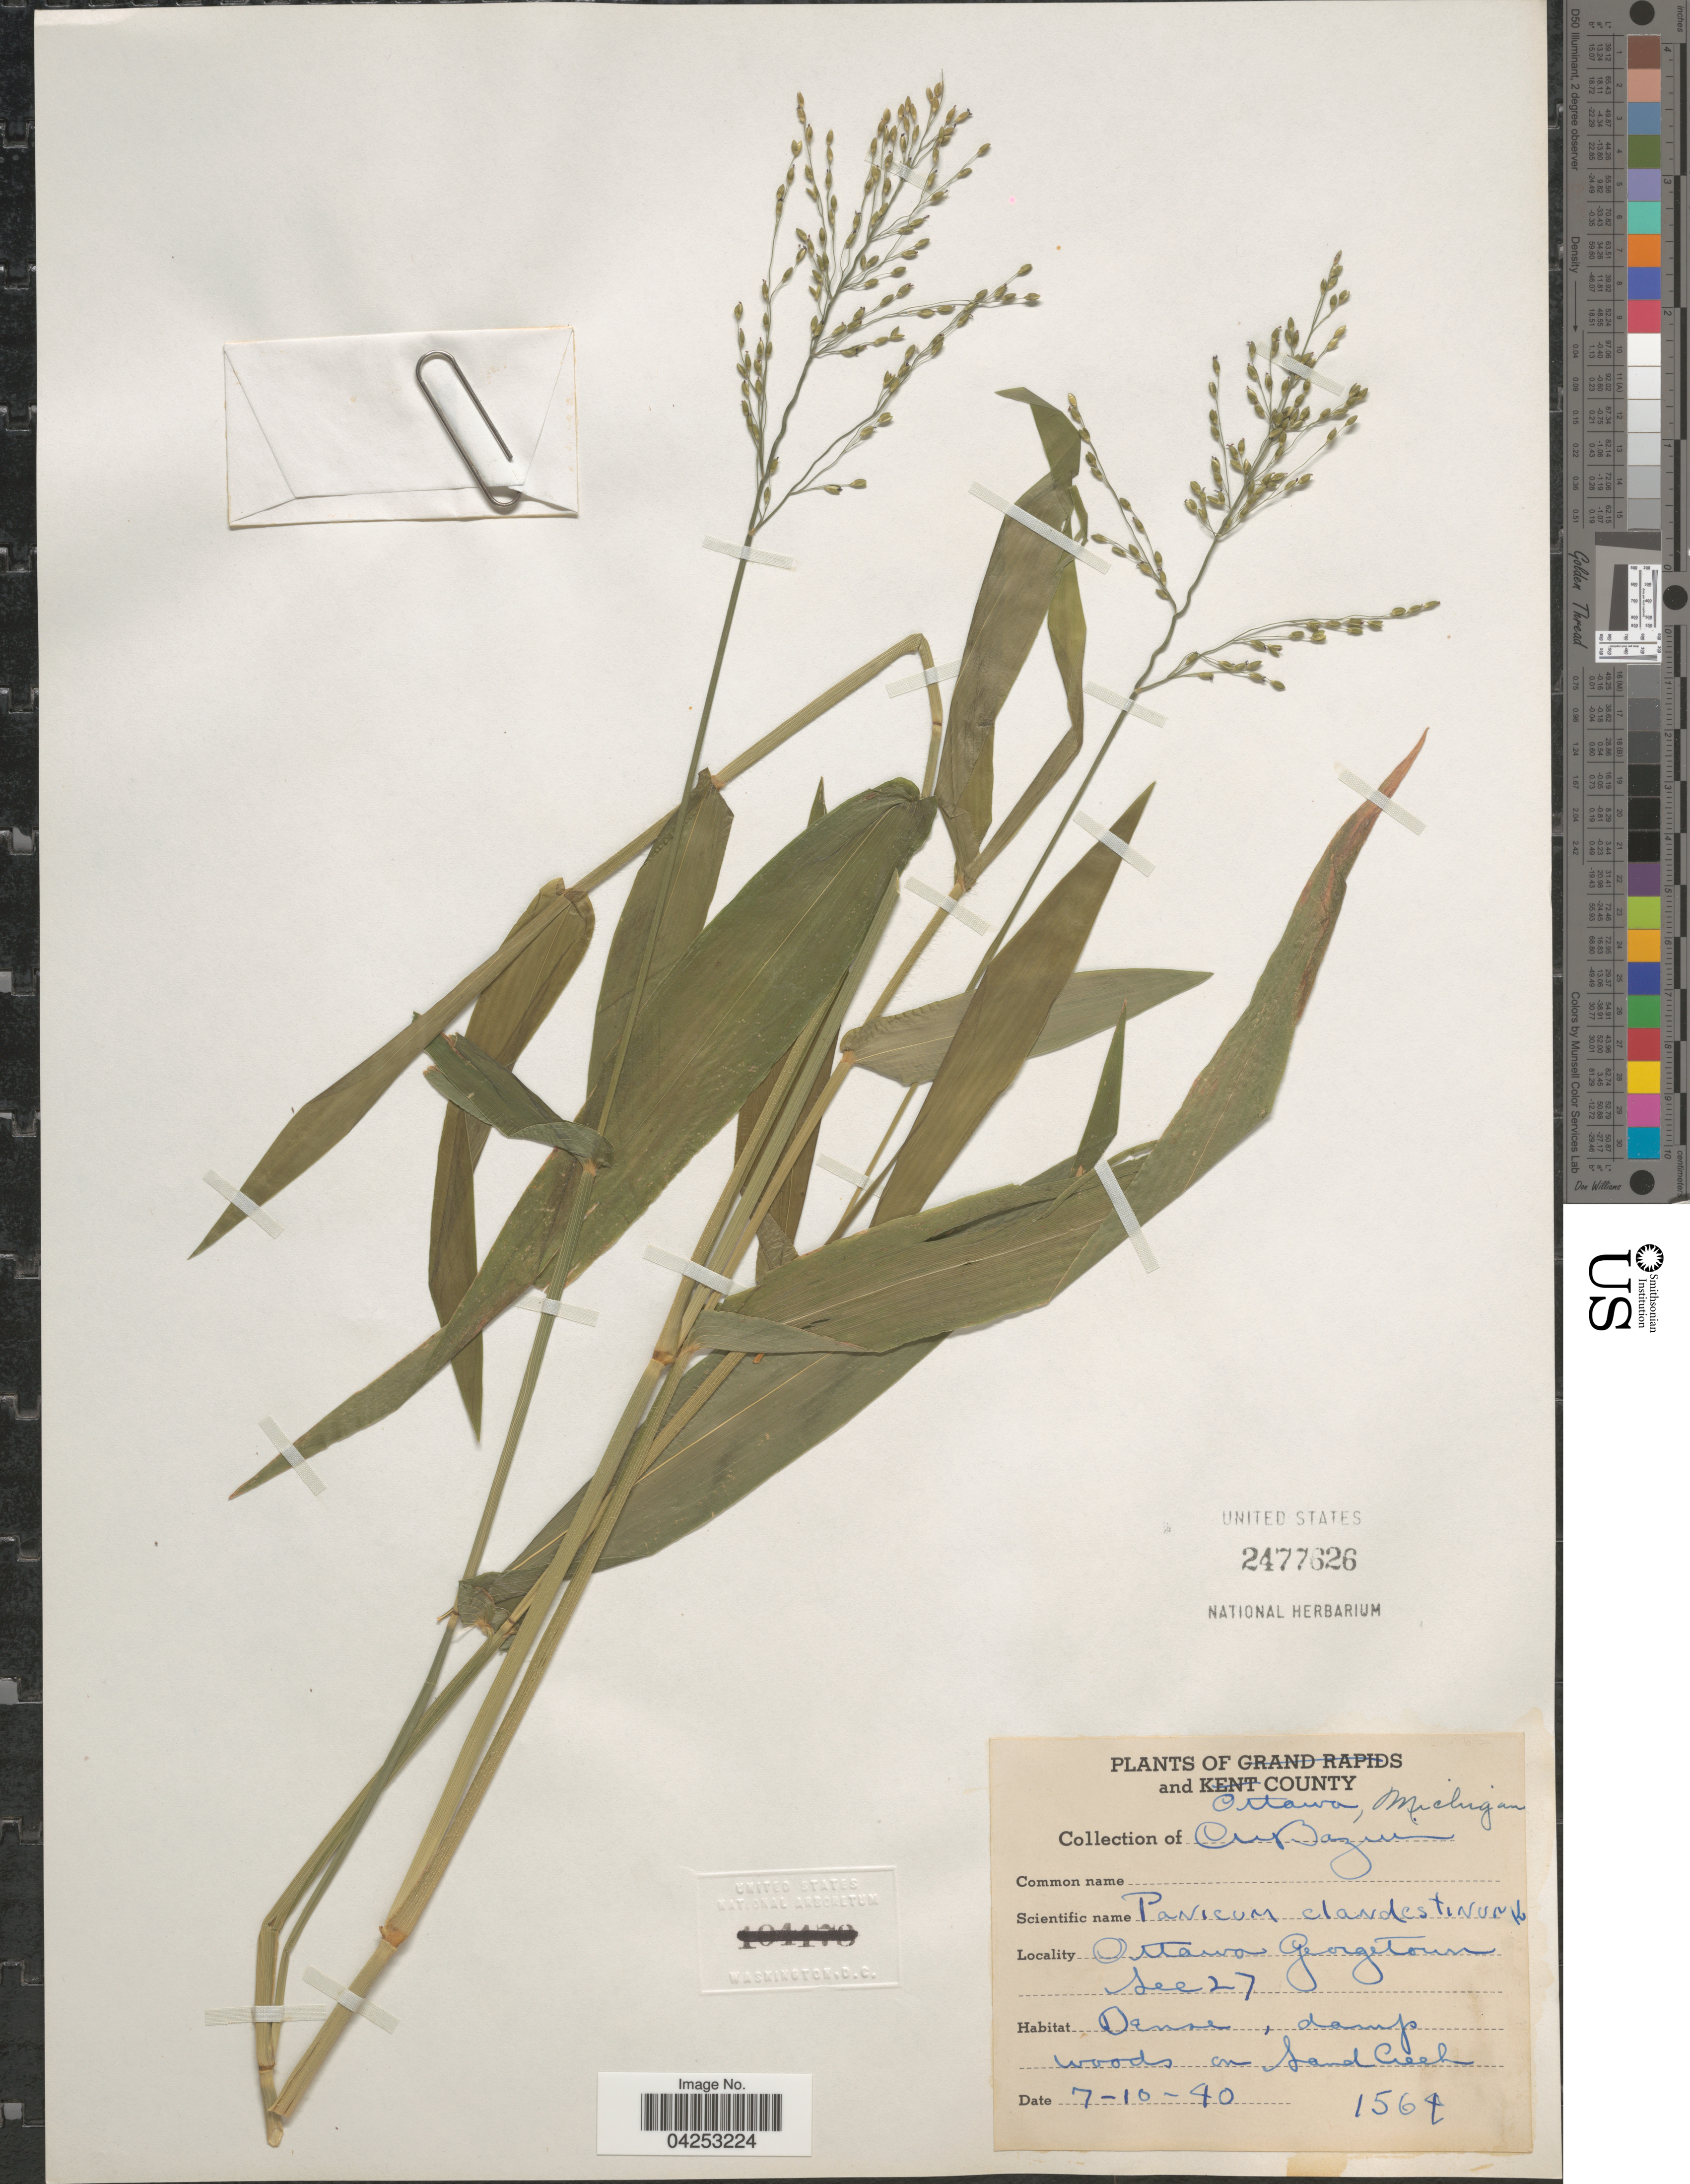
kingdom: Plantae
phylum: Tracheophyta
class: Liliopsida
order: Poales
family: Poaceae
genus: Dichanthelium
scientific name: Dichanthelium clandestinum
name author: (L.) Gould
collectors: C. Bazuin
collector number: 1564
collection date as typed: Transcribed d/m/y: 10/7/40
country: United States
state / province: Michigan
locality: Ottawa County. Ottawa Georgetown Sec 27.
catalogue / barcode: US 2477626